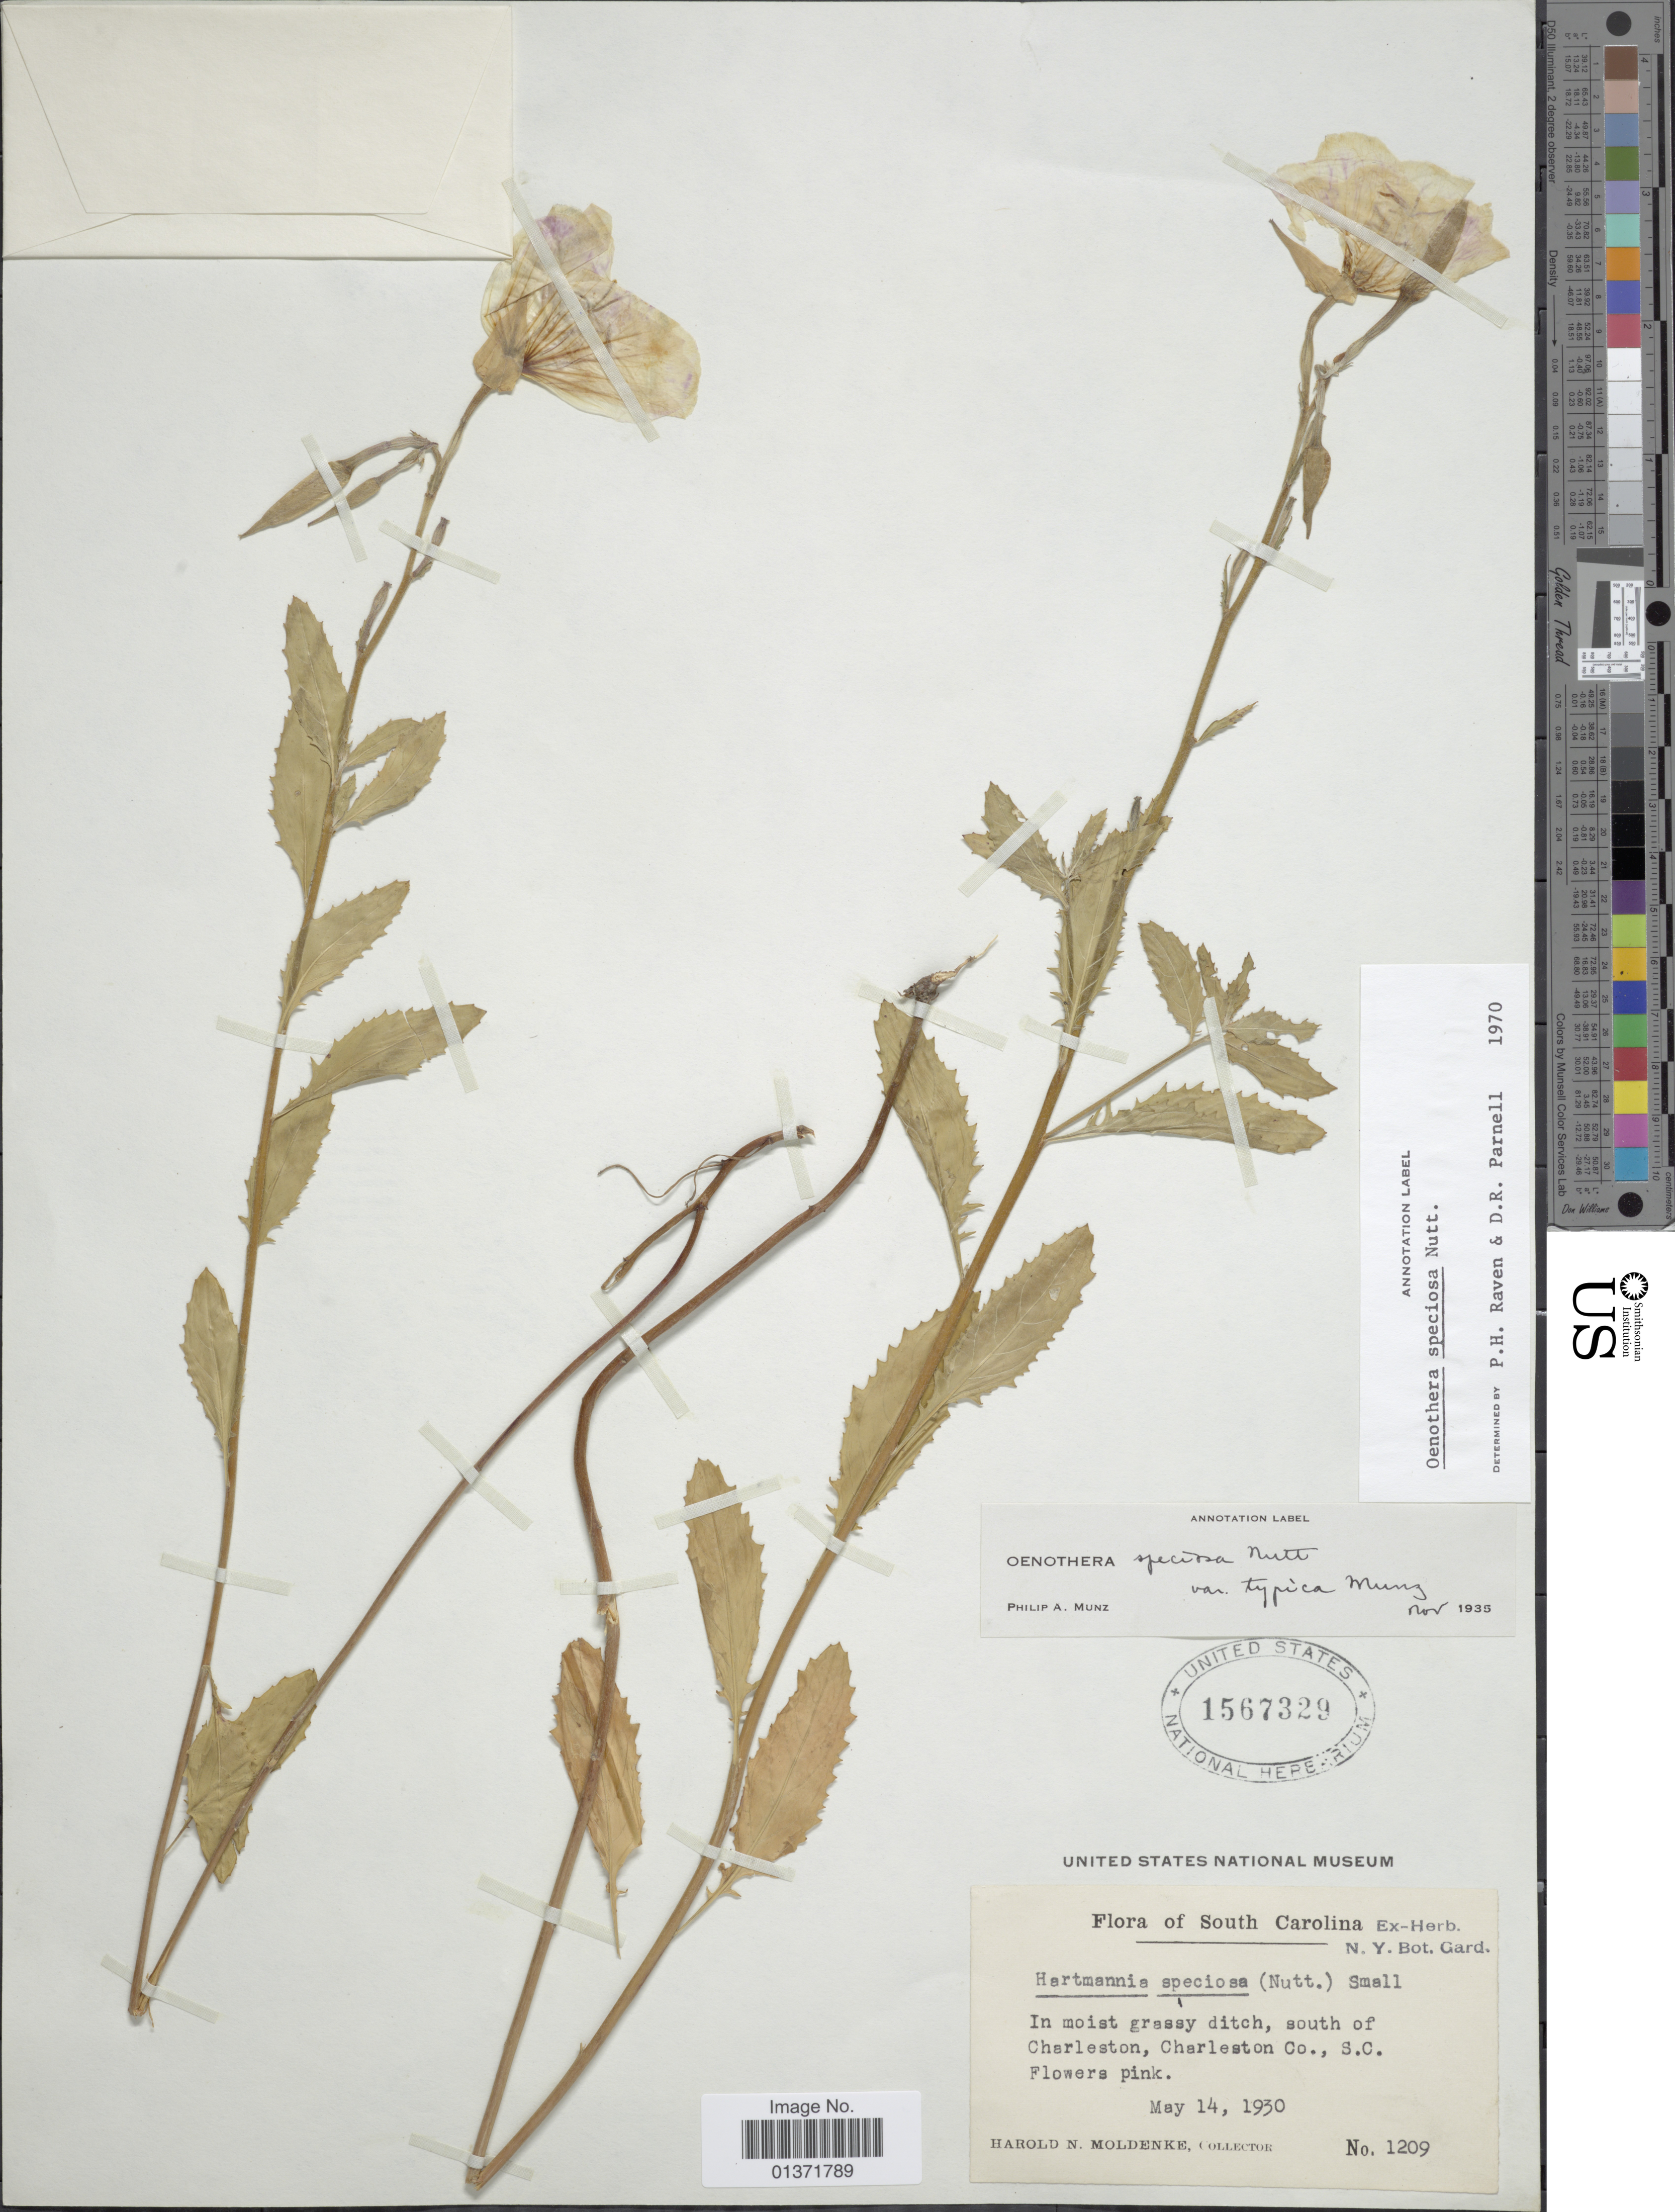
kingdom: Plantae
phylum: Tracheophyta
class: Magnoliopsida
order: Myrtales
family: Onagraceae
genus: Oenothera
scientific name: Oenothera speciosa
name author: Nutt.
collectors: H. N. Moldenke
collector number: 1209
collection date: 1930-05-14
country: United States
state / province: South Carolina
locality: South of Charleston, Charleston Co.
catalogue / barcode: US 1567329